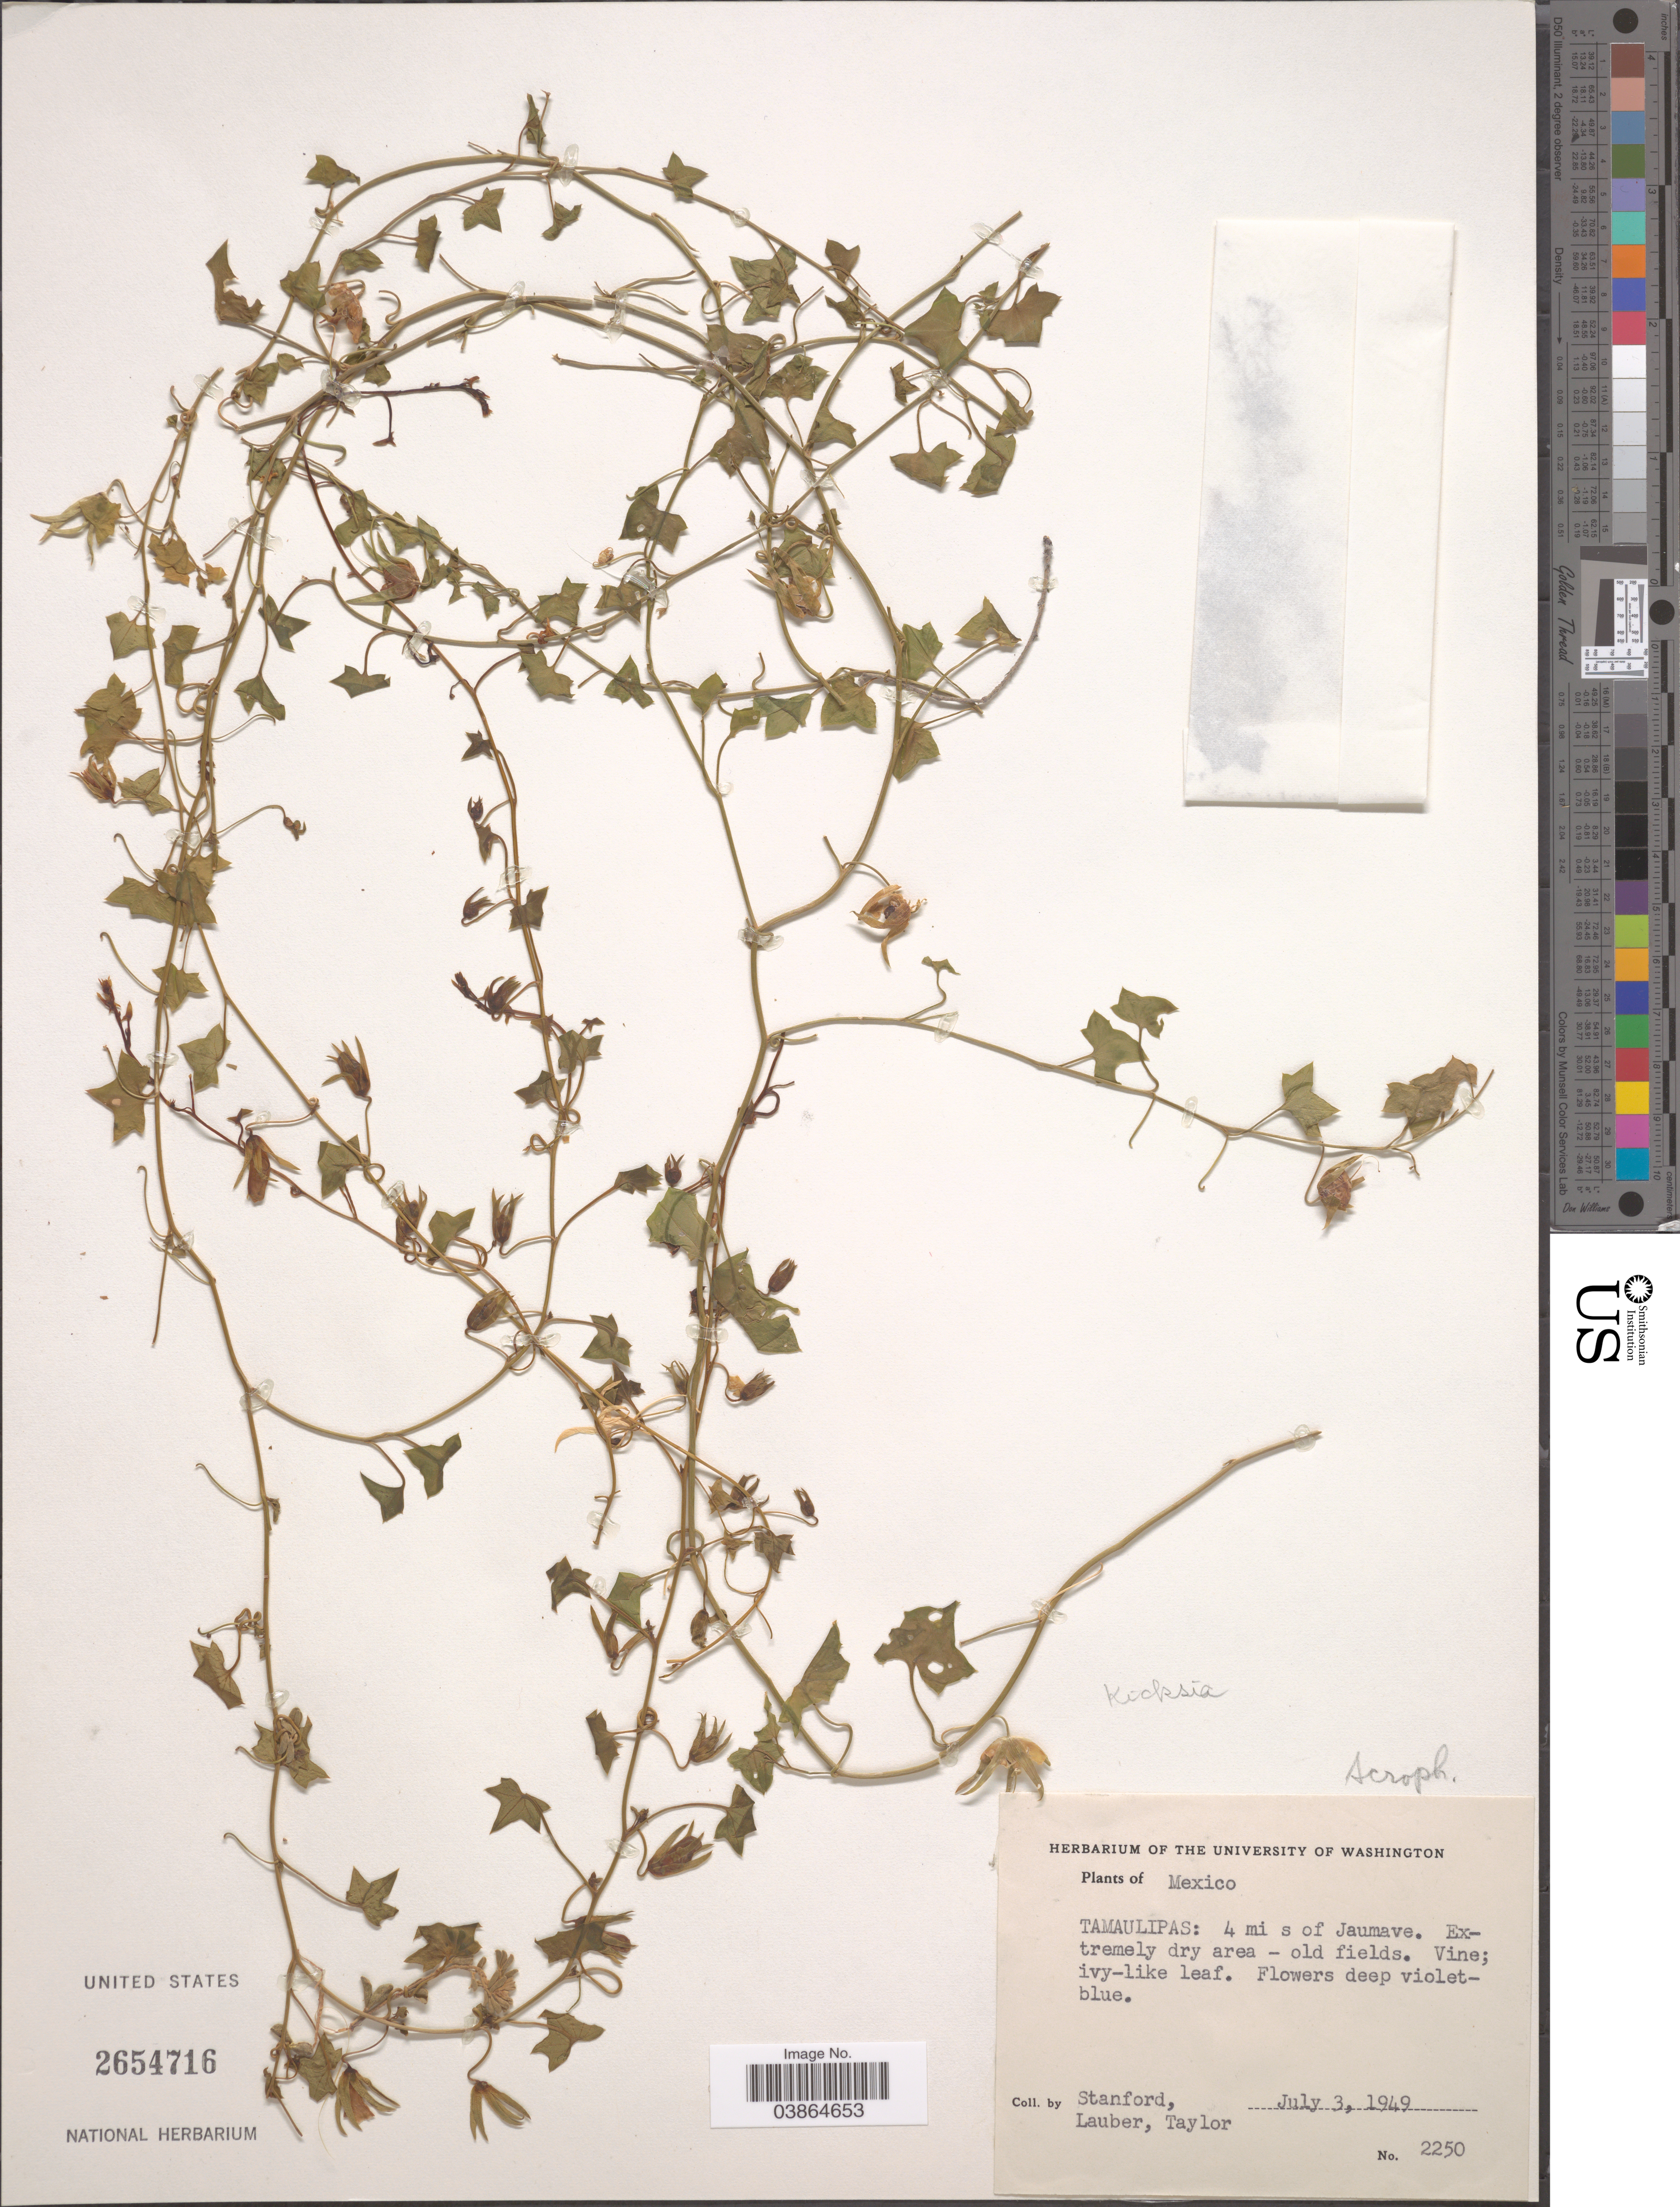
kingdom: Plantae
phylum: Tracheophyta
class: Magnoliopsida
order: Lamiales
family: Plantaginaceae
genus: Maurandya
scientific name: Maurandya antirrhiniflora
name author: Humb. & Bonpl. ex Willd.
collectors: -. Stanford, Lauber, -- & -- Taylor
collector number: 2250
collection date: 1949-07-03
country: Mexico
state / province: Tamaulipas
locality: Tamaulipas: 4 mi s of Jaumave.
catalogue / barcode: US 2654716